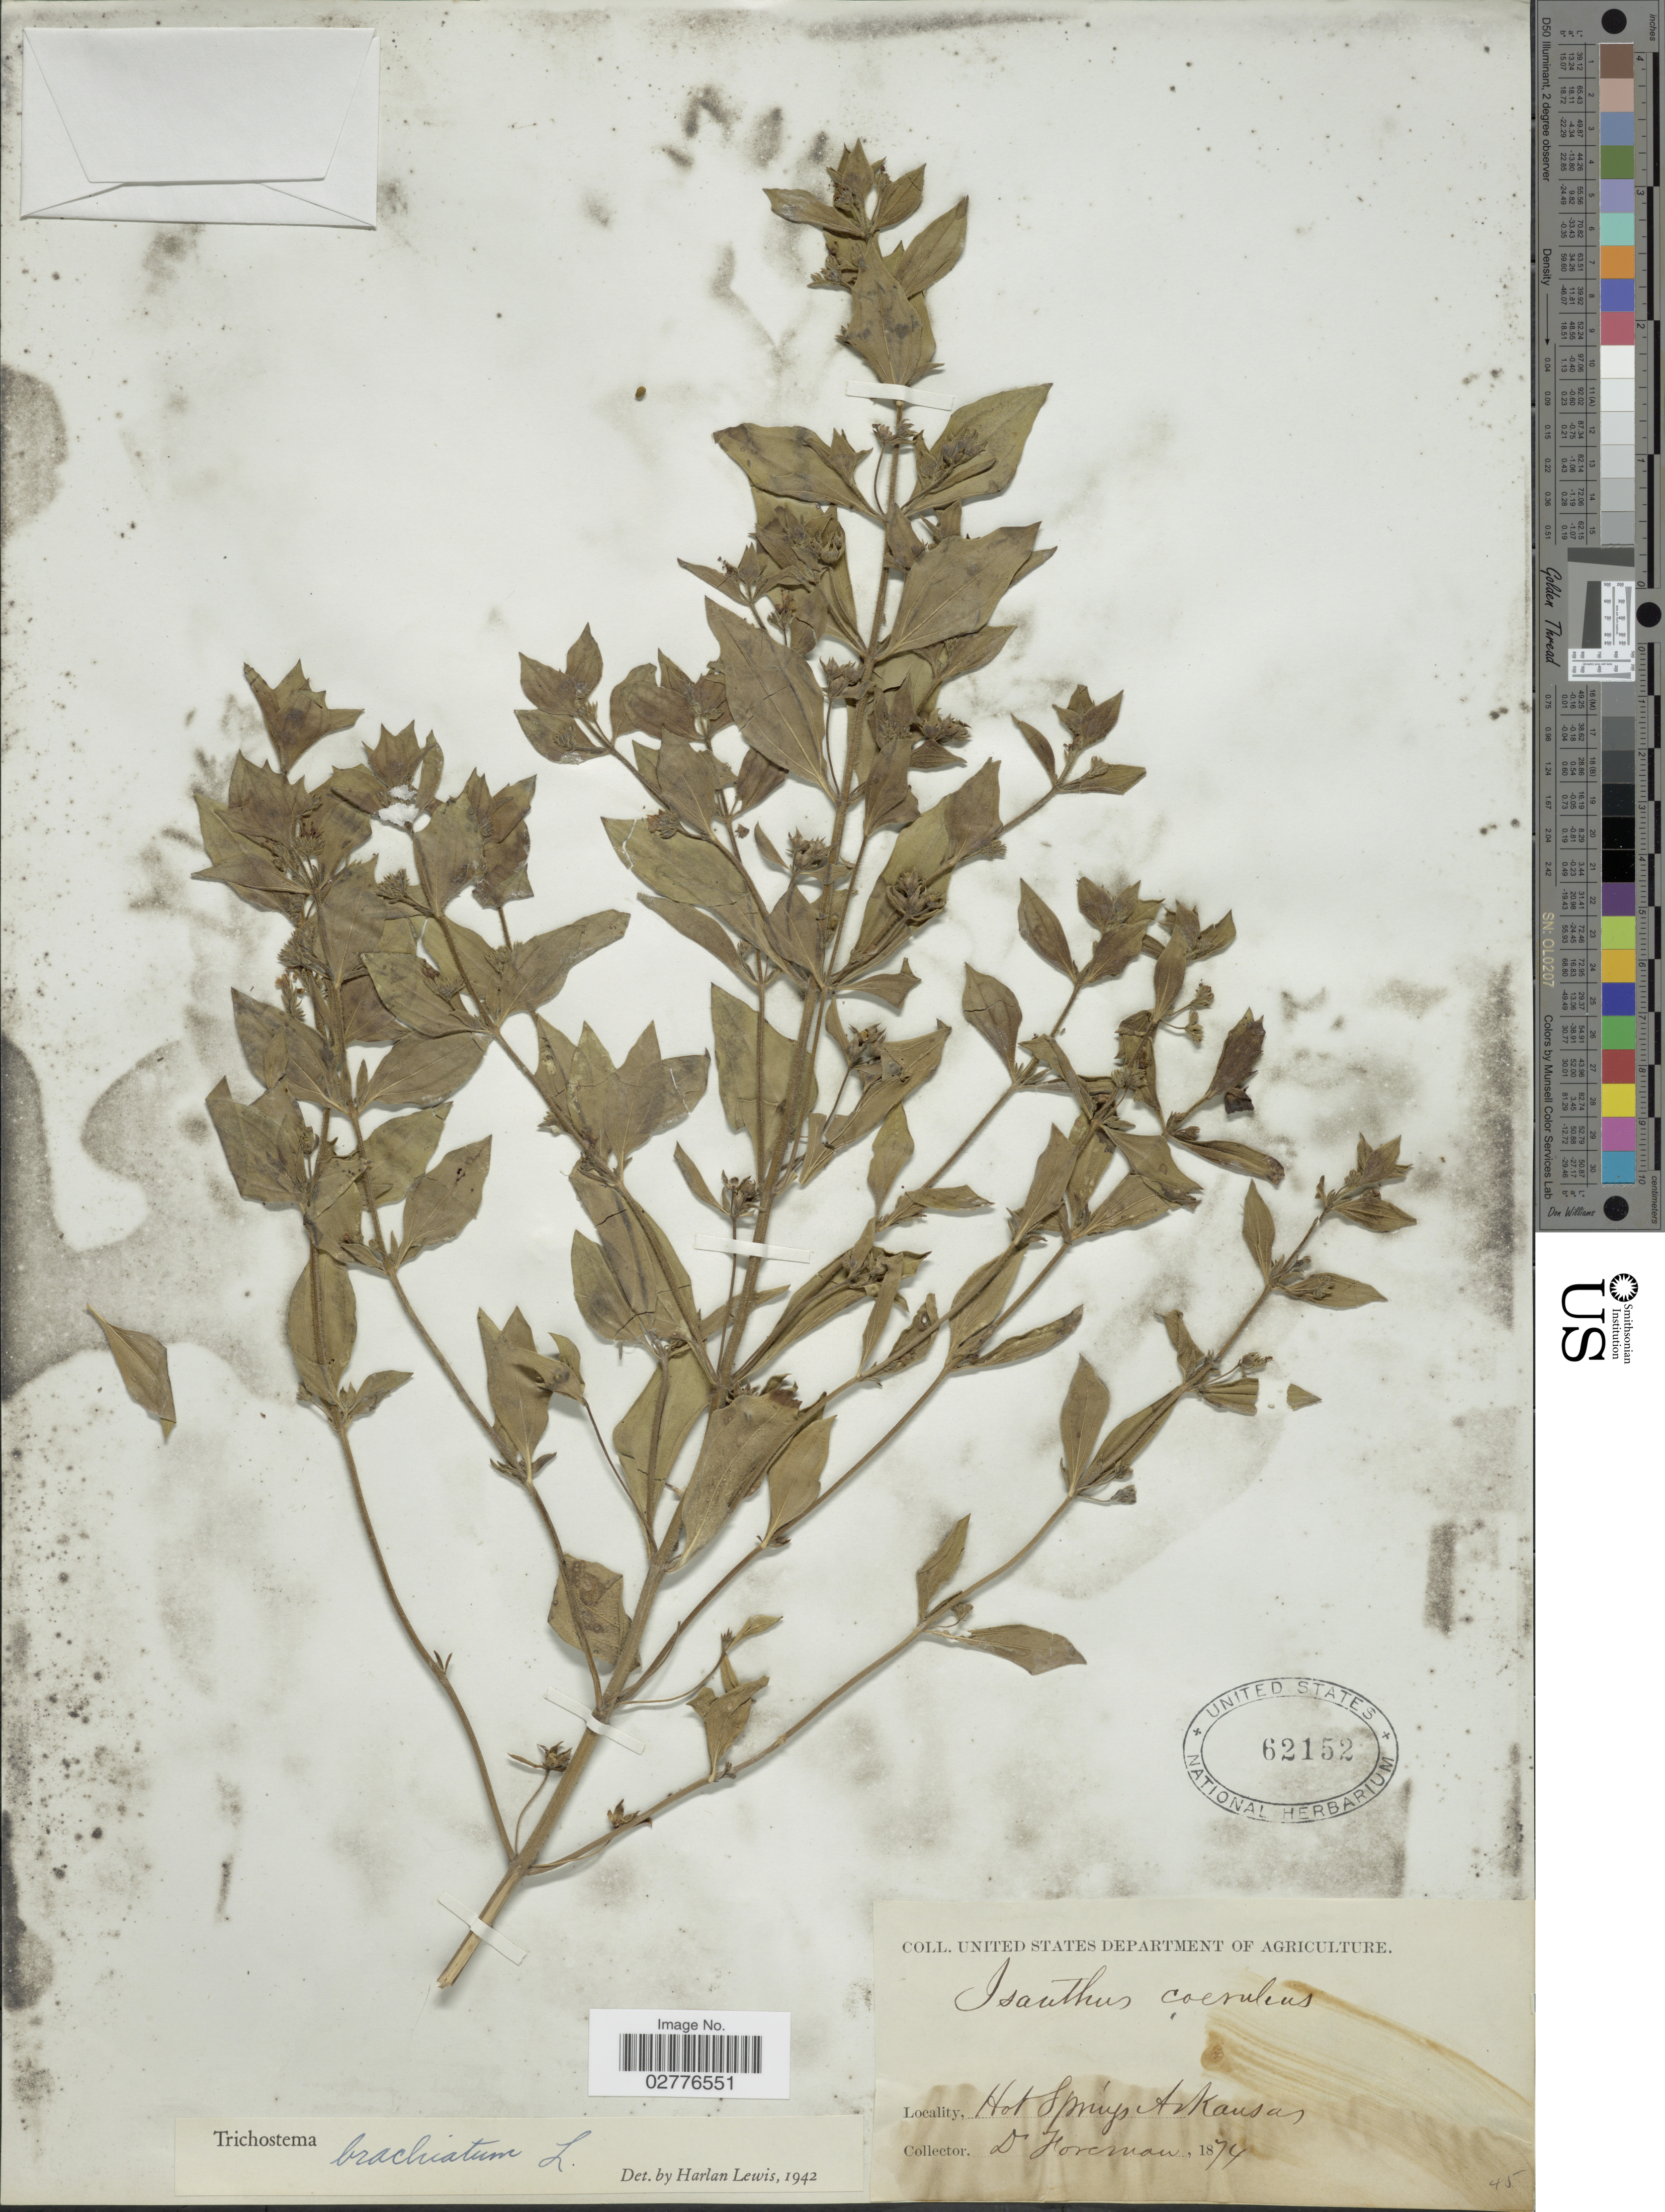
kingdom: Plantae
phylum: Tracheophyta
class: Magnoliopsida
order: Lamiales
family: Lamiaceae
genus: Trichostema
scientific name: Trichostema brachiatum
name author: L.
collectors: -. Foreman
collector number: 45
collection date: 1874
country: United States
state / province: Arkansas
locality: Hot Springs.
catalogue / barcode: US 62152